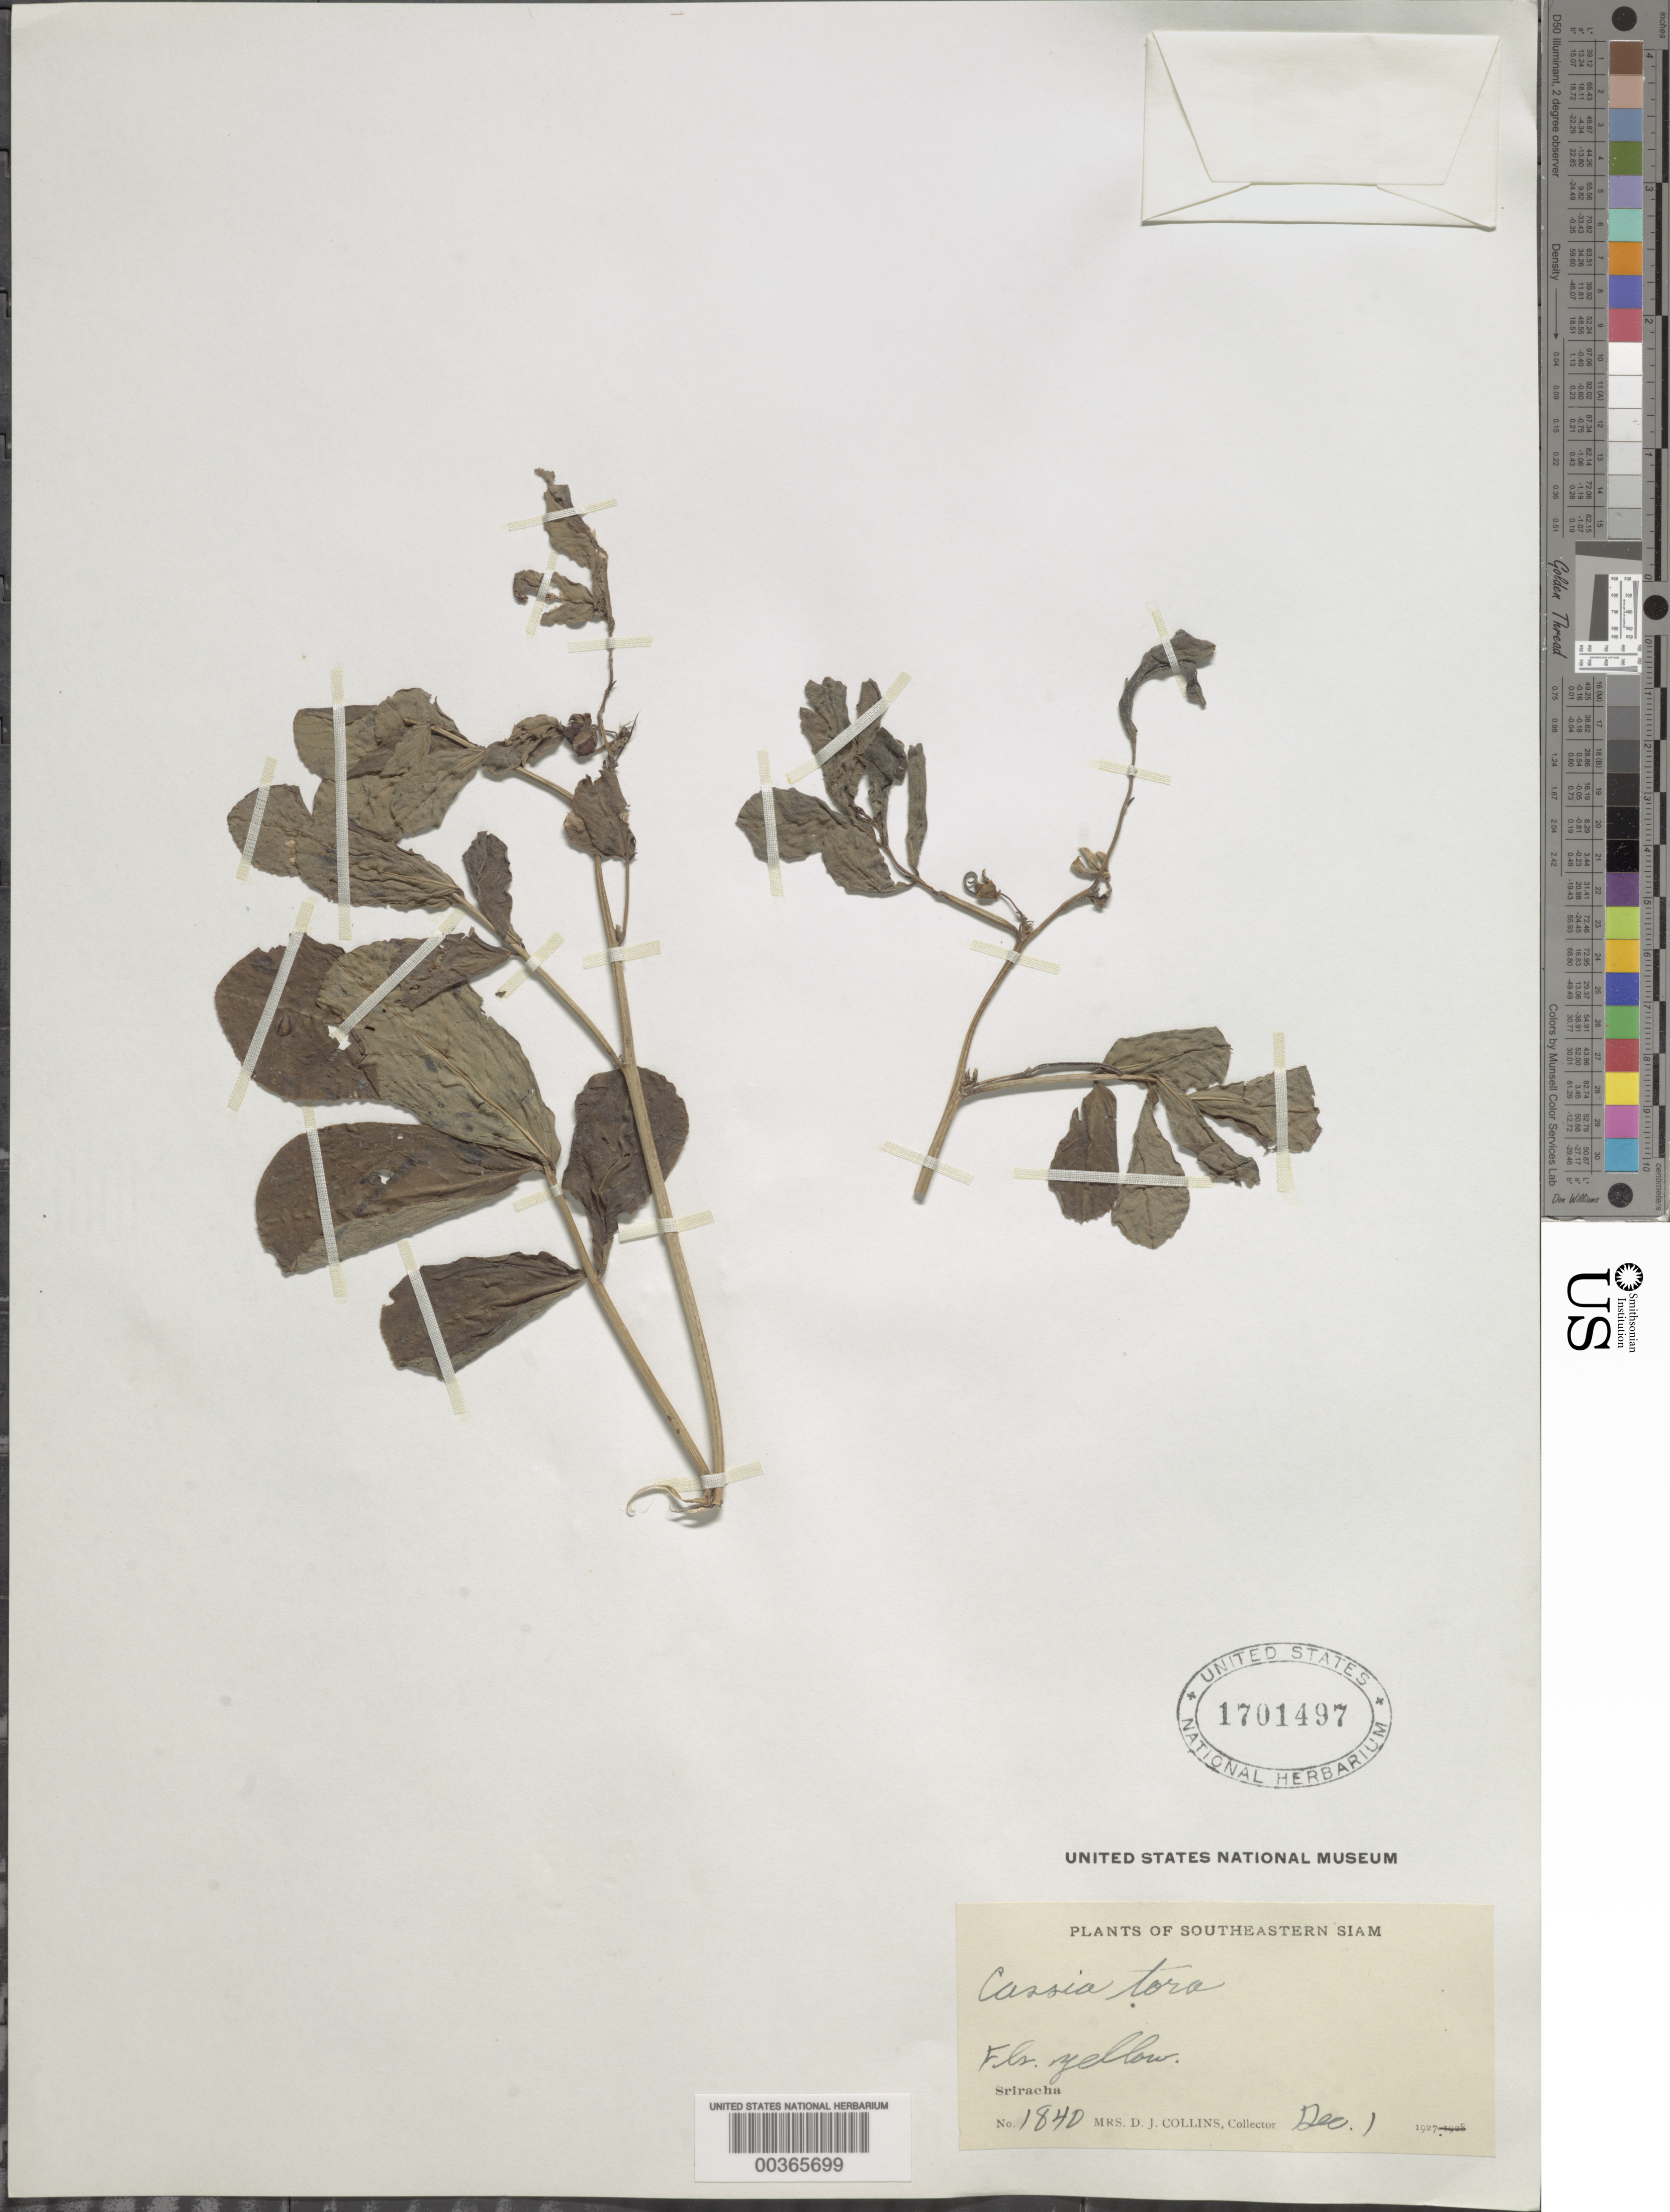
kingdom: Plantae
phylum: Tracheophyta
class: Magnoliopsida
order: Fabales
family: Fabaceae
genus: Senna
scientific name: Senna obtusifolia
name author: (L.) H.S. Irwin & Barneby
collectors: Mrs. D. J. Collins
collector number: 1840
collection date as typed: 01 Dec 1927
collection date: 1927-12-01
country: Thailand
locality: Sriracha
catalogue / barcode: US 1701497